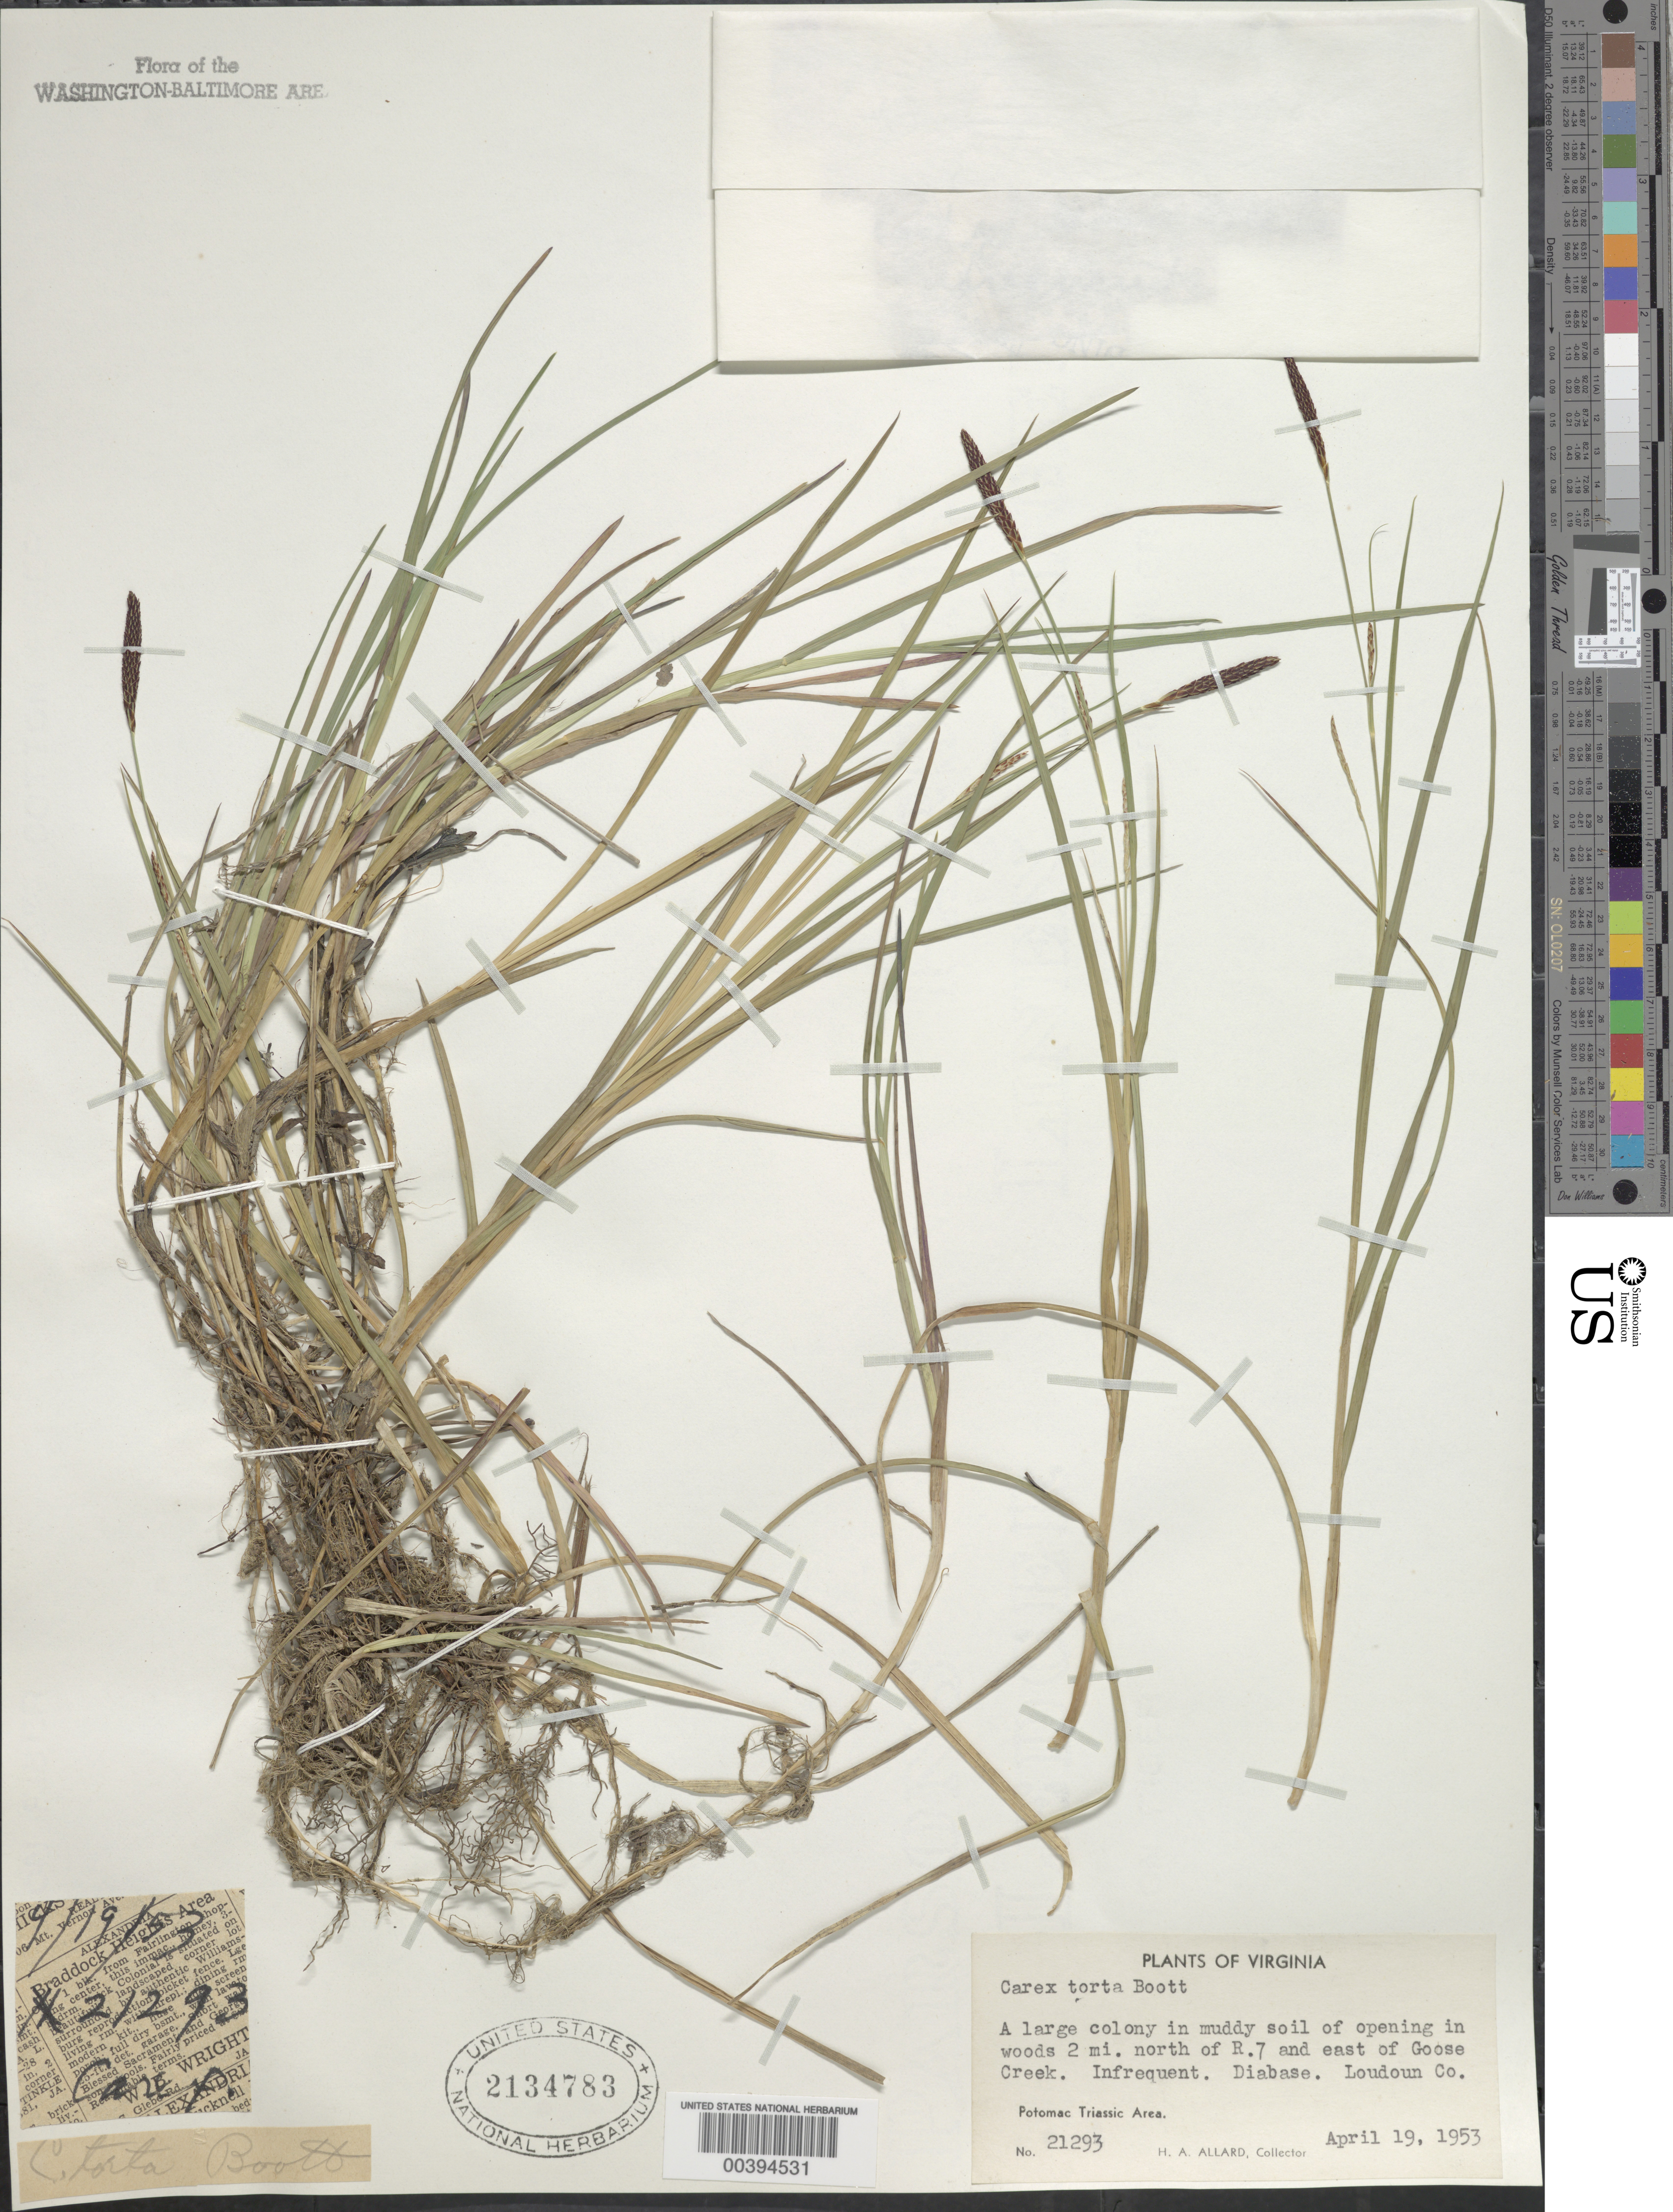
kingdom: Plantae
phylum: Tracheophyta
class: Liliopsida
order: Poales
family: Cyperaceae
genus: Carex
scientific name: Carex torta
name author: Boott ex Tuck.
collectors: H. A. Allard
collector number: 21293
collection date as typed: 19 Apr 1953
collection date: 1953-04-19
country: United States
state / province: Virginia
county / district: Loudoun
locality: North of Route 7 and east of Goose Creek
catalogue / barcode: US 2134783